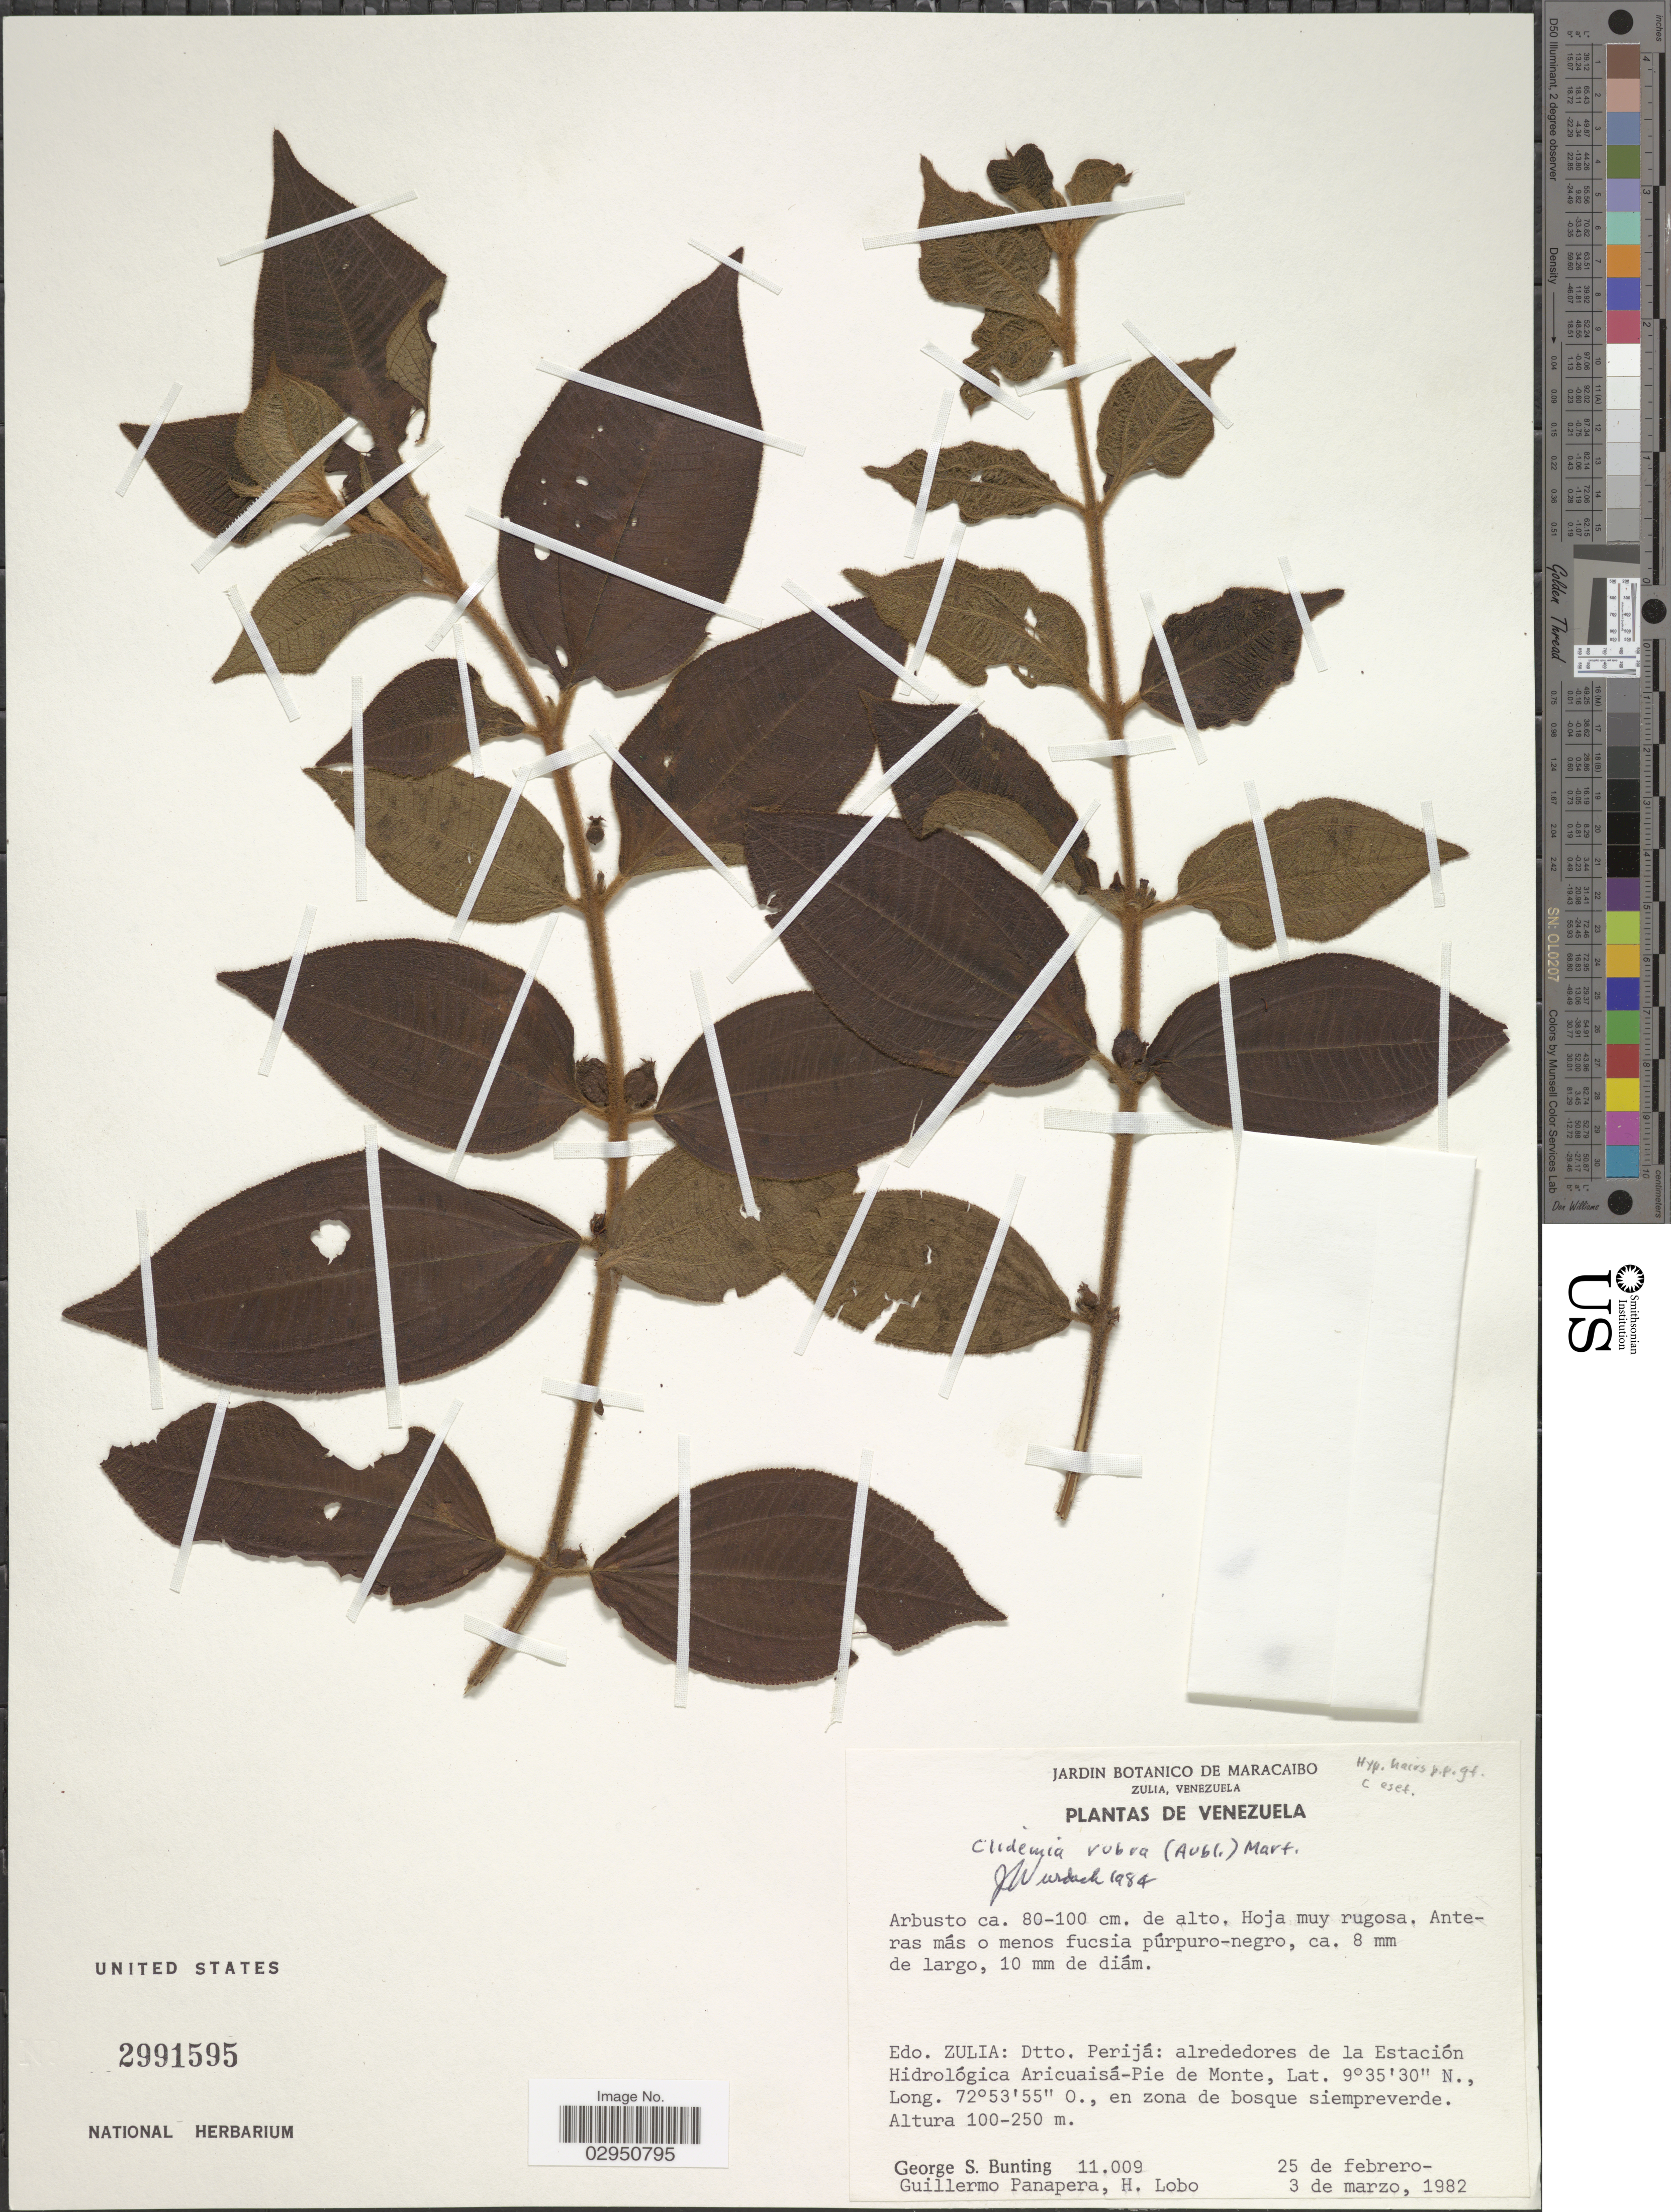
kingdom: Plantae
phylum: Tracheophyta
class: Magnoliopsida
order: Myrtales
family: Melastomataceae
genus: Clidemia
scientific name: Clidemia rubra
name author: (Aubl.) Mart.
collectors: G. S. Bunting, G. Panapera & H. Lobo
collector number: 11009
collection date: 1982-02-25/1982-03-03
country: Venezuela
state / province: Zulia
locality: Dtto. Perijá: alrededores de la Estación Hidrológica Aricuaisá-Pie de Monte.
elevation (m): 100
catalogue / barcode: US 2991595